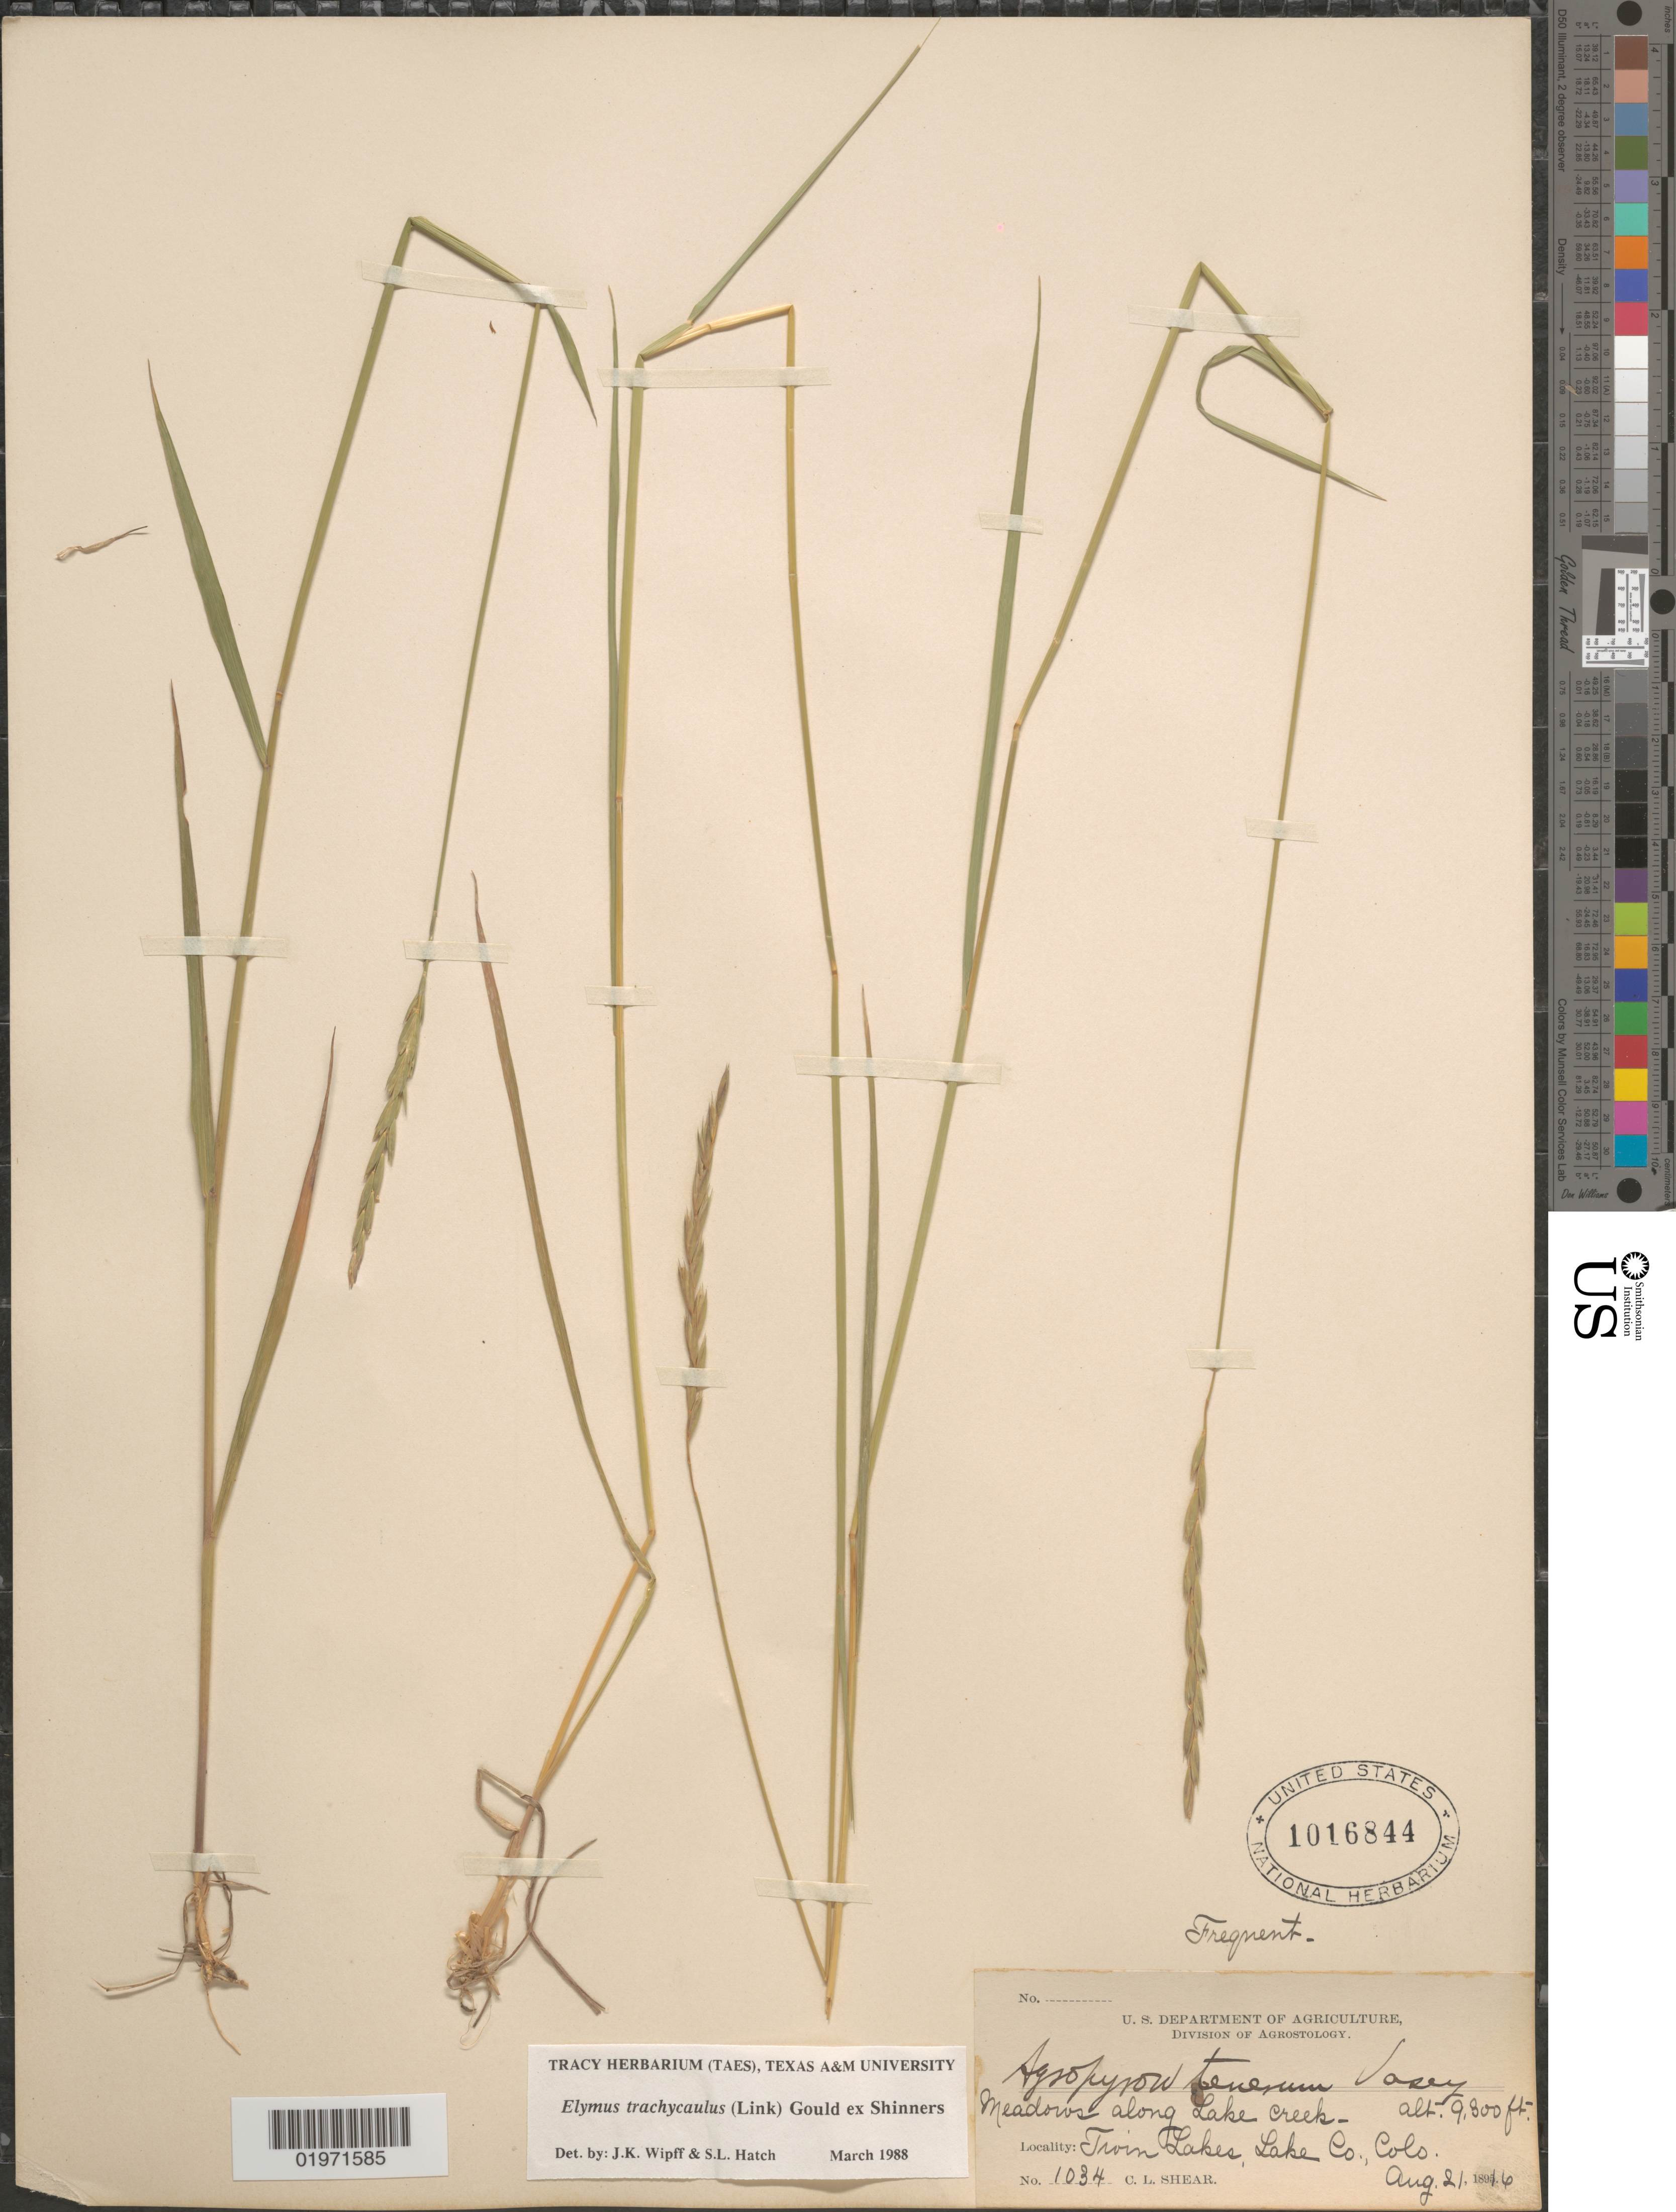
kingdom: Plantae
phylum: Tracheophyta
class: Liliopsida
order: Poales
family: Poaceae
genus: Elymus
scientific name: Elymus trachycaulus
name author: (Link) Gould ex Shinners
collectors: C. L. Shear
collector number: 1034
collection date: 1896-08-21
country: United States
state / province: Colorado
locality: Meadows along Lake creek. Twin Lakes, Lake Co.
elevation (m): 2835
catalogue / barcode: US 1016844